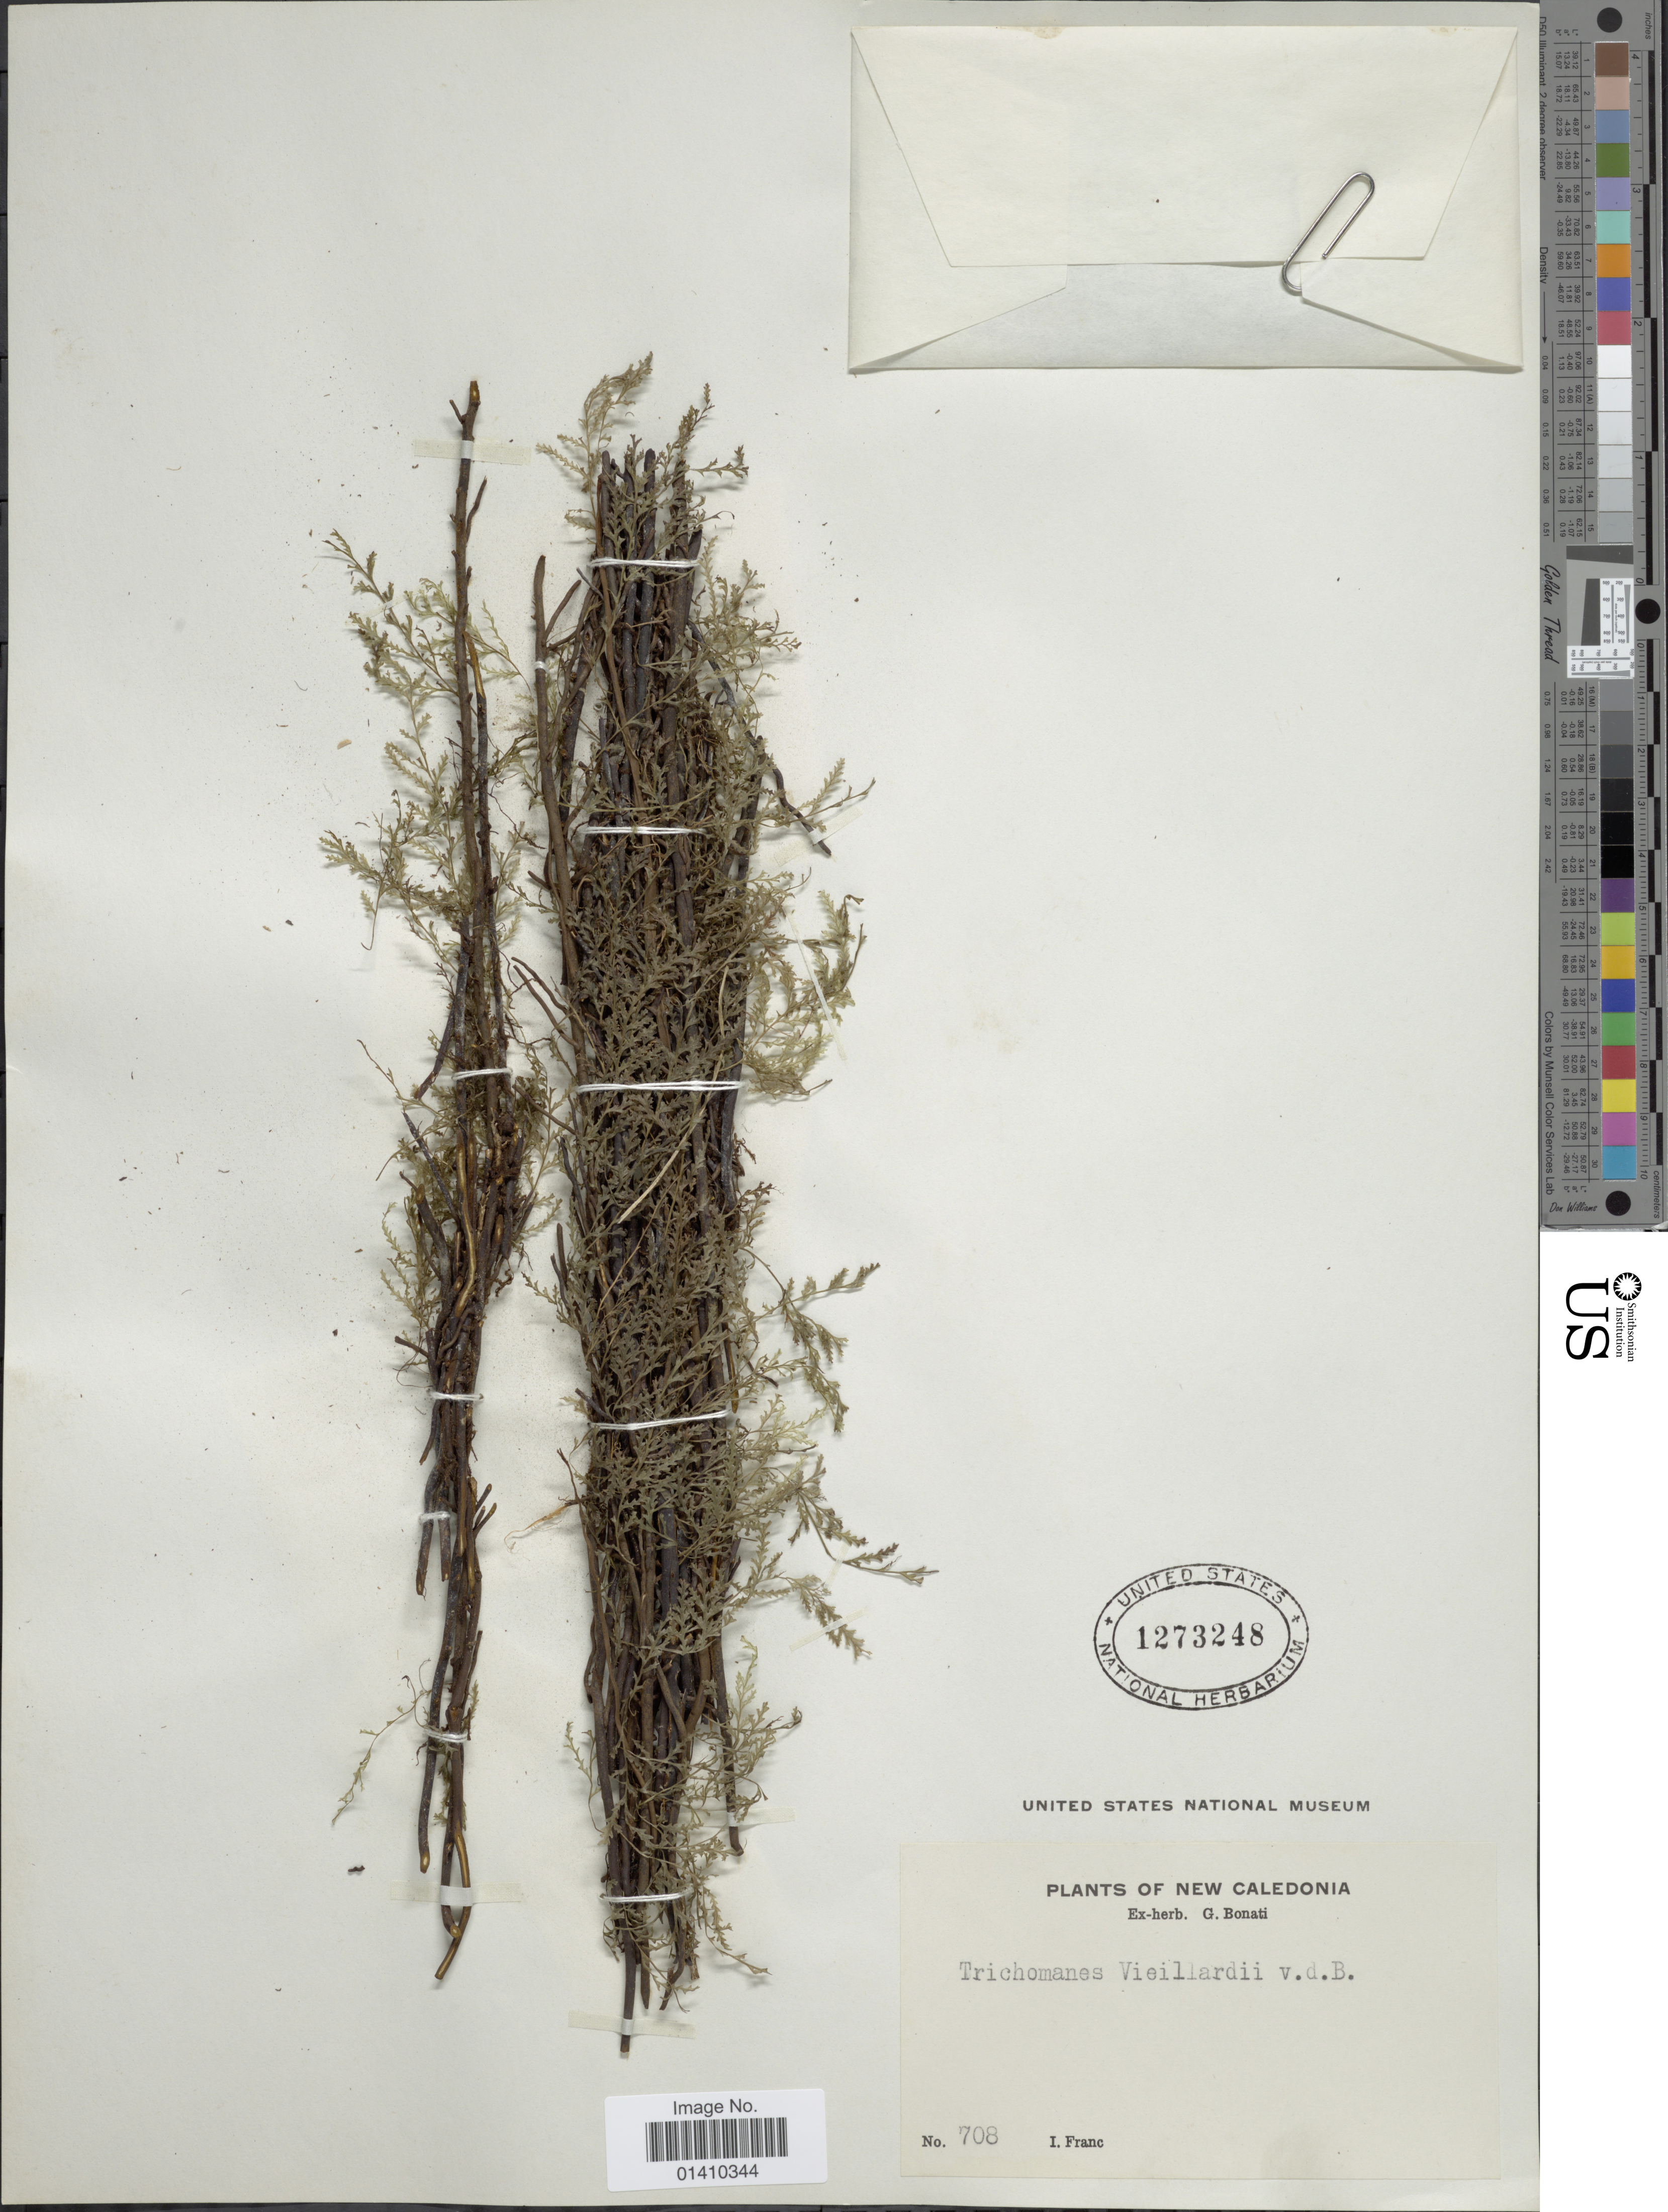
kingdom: Plantae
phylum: Tracheophyta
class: Polypodiopsida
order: Hymenophyllales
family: Hymenophyllaceae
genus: Polyphlebium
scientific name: Polyphlebium vieillardii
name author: (Bosch) Ebihara & K. Iwats.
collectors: I. Franc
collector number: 708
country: New Caledonia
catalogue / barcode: US 1273248